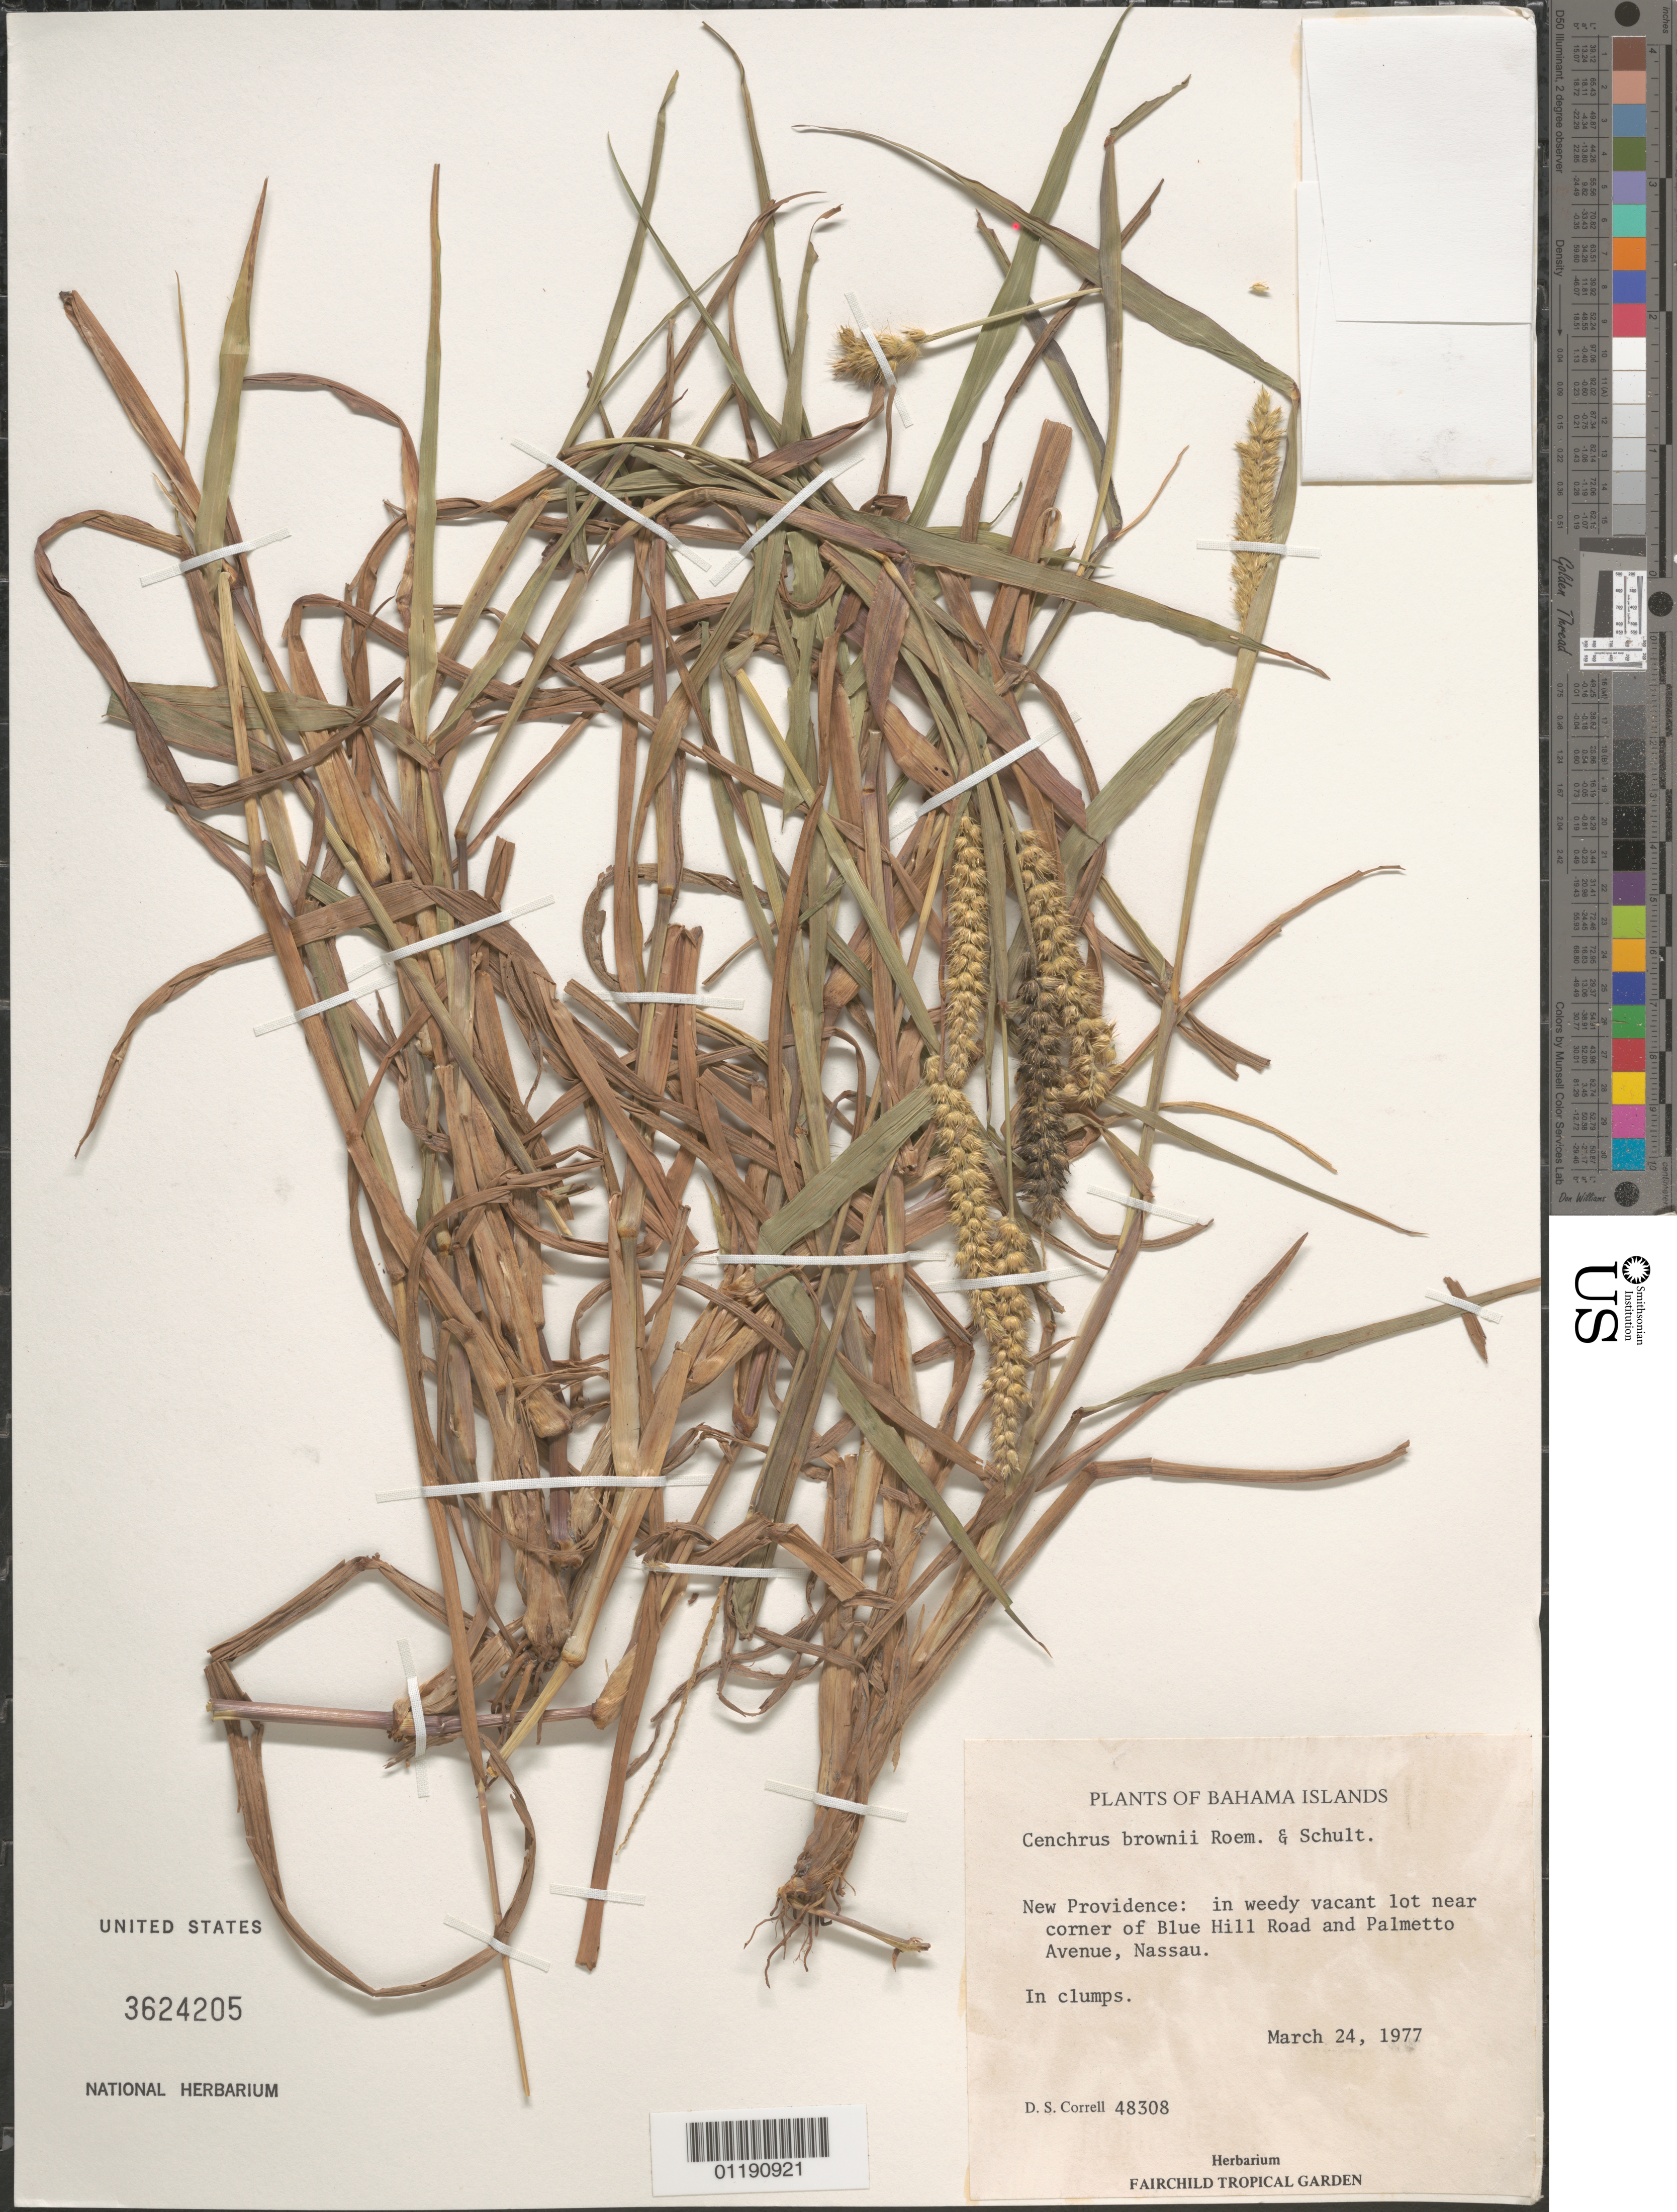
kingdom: Plantae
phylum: Tracheophyta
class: Liliopsida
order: Poales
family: Poaceae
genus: Cenchrus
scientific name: Cenchrus brownii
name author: Roem. & Schult.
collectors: D. S. Correll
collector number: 48308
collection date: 1977-03-24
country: Bahamas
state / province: New Providence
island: New Providence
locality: New Providence: in vacant lot near corner of Blue Hill Road and Palmetto Avenue, Nassau.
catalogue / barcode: US 3624205